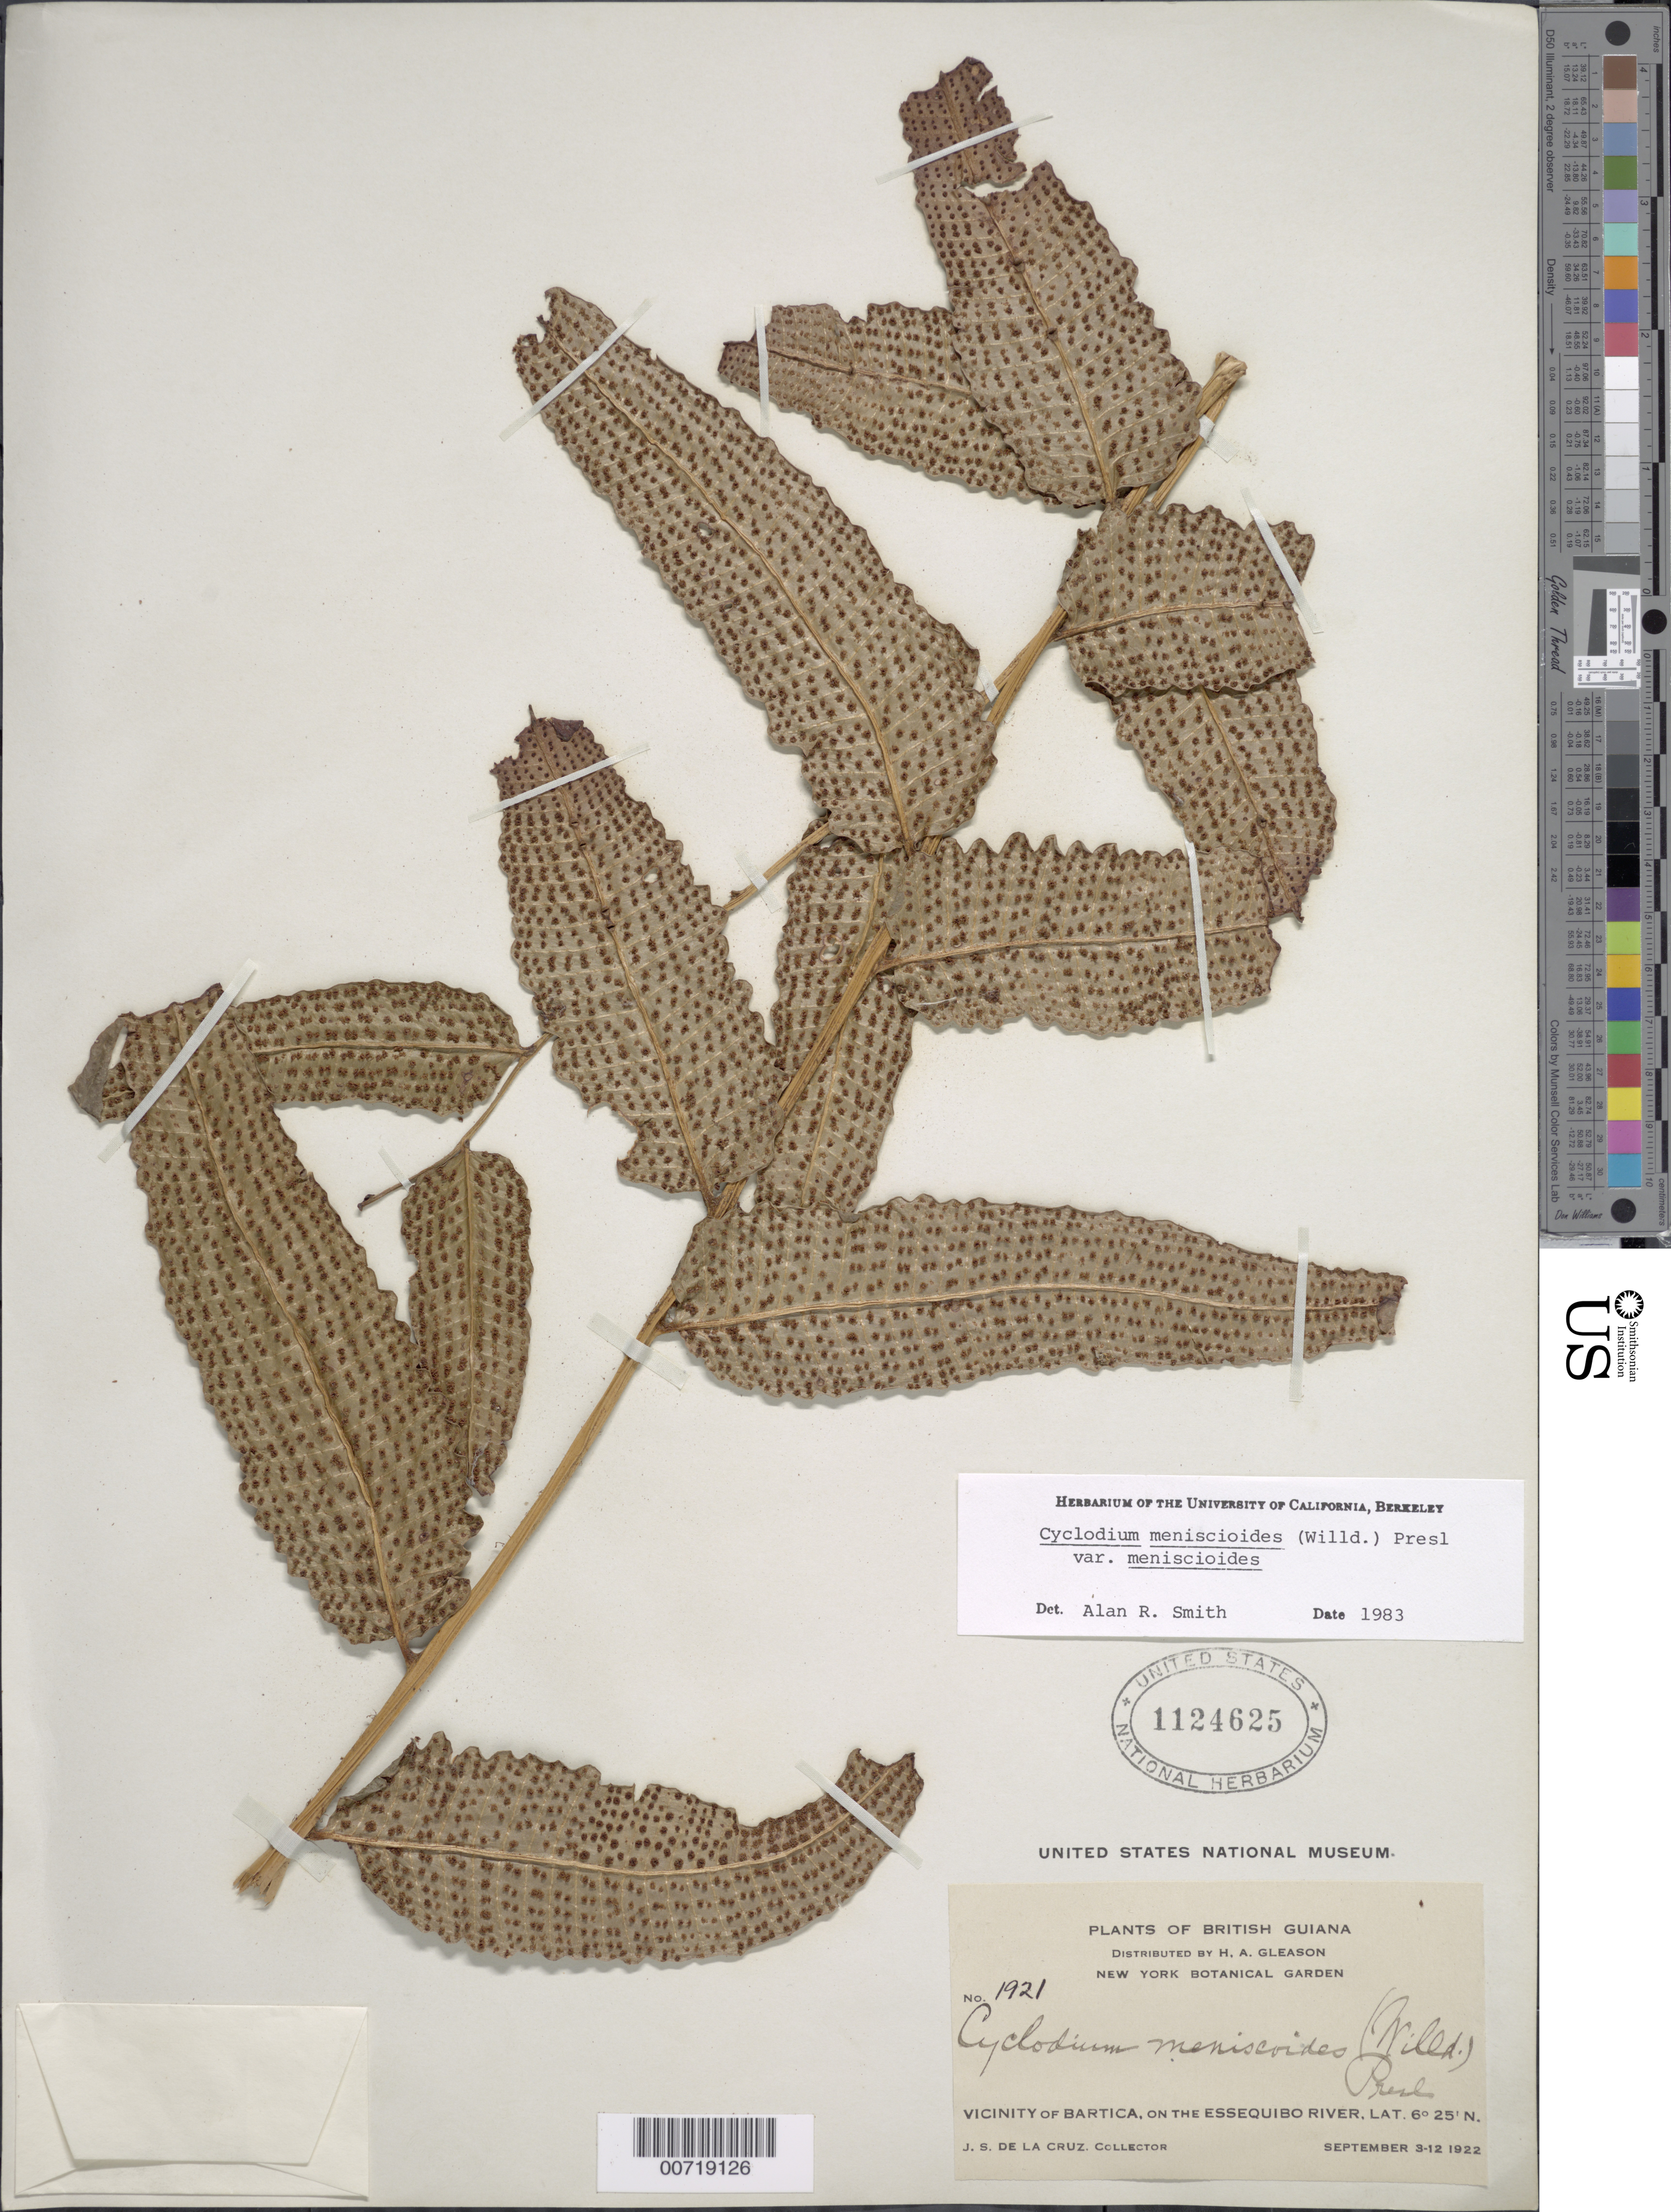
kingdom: Plantae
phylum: Tracheophyta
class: Polypodiopsida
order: Polypodiales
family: Dryopteridaceae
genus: Cyclodium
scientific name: Cyclodium meniscioides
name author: (Willd.) C. Presl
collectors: J. S. de la Cruz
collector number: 1921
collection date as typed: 3-Sep-22 to 12-Sep-22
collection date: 1922-09-03/1922-09-12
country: Guyana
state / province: Cuyuni-Mazaruni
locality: Bartica, vic., on the Essequibo River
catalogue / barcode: US 1124625